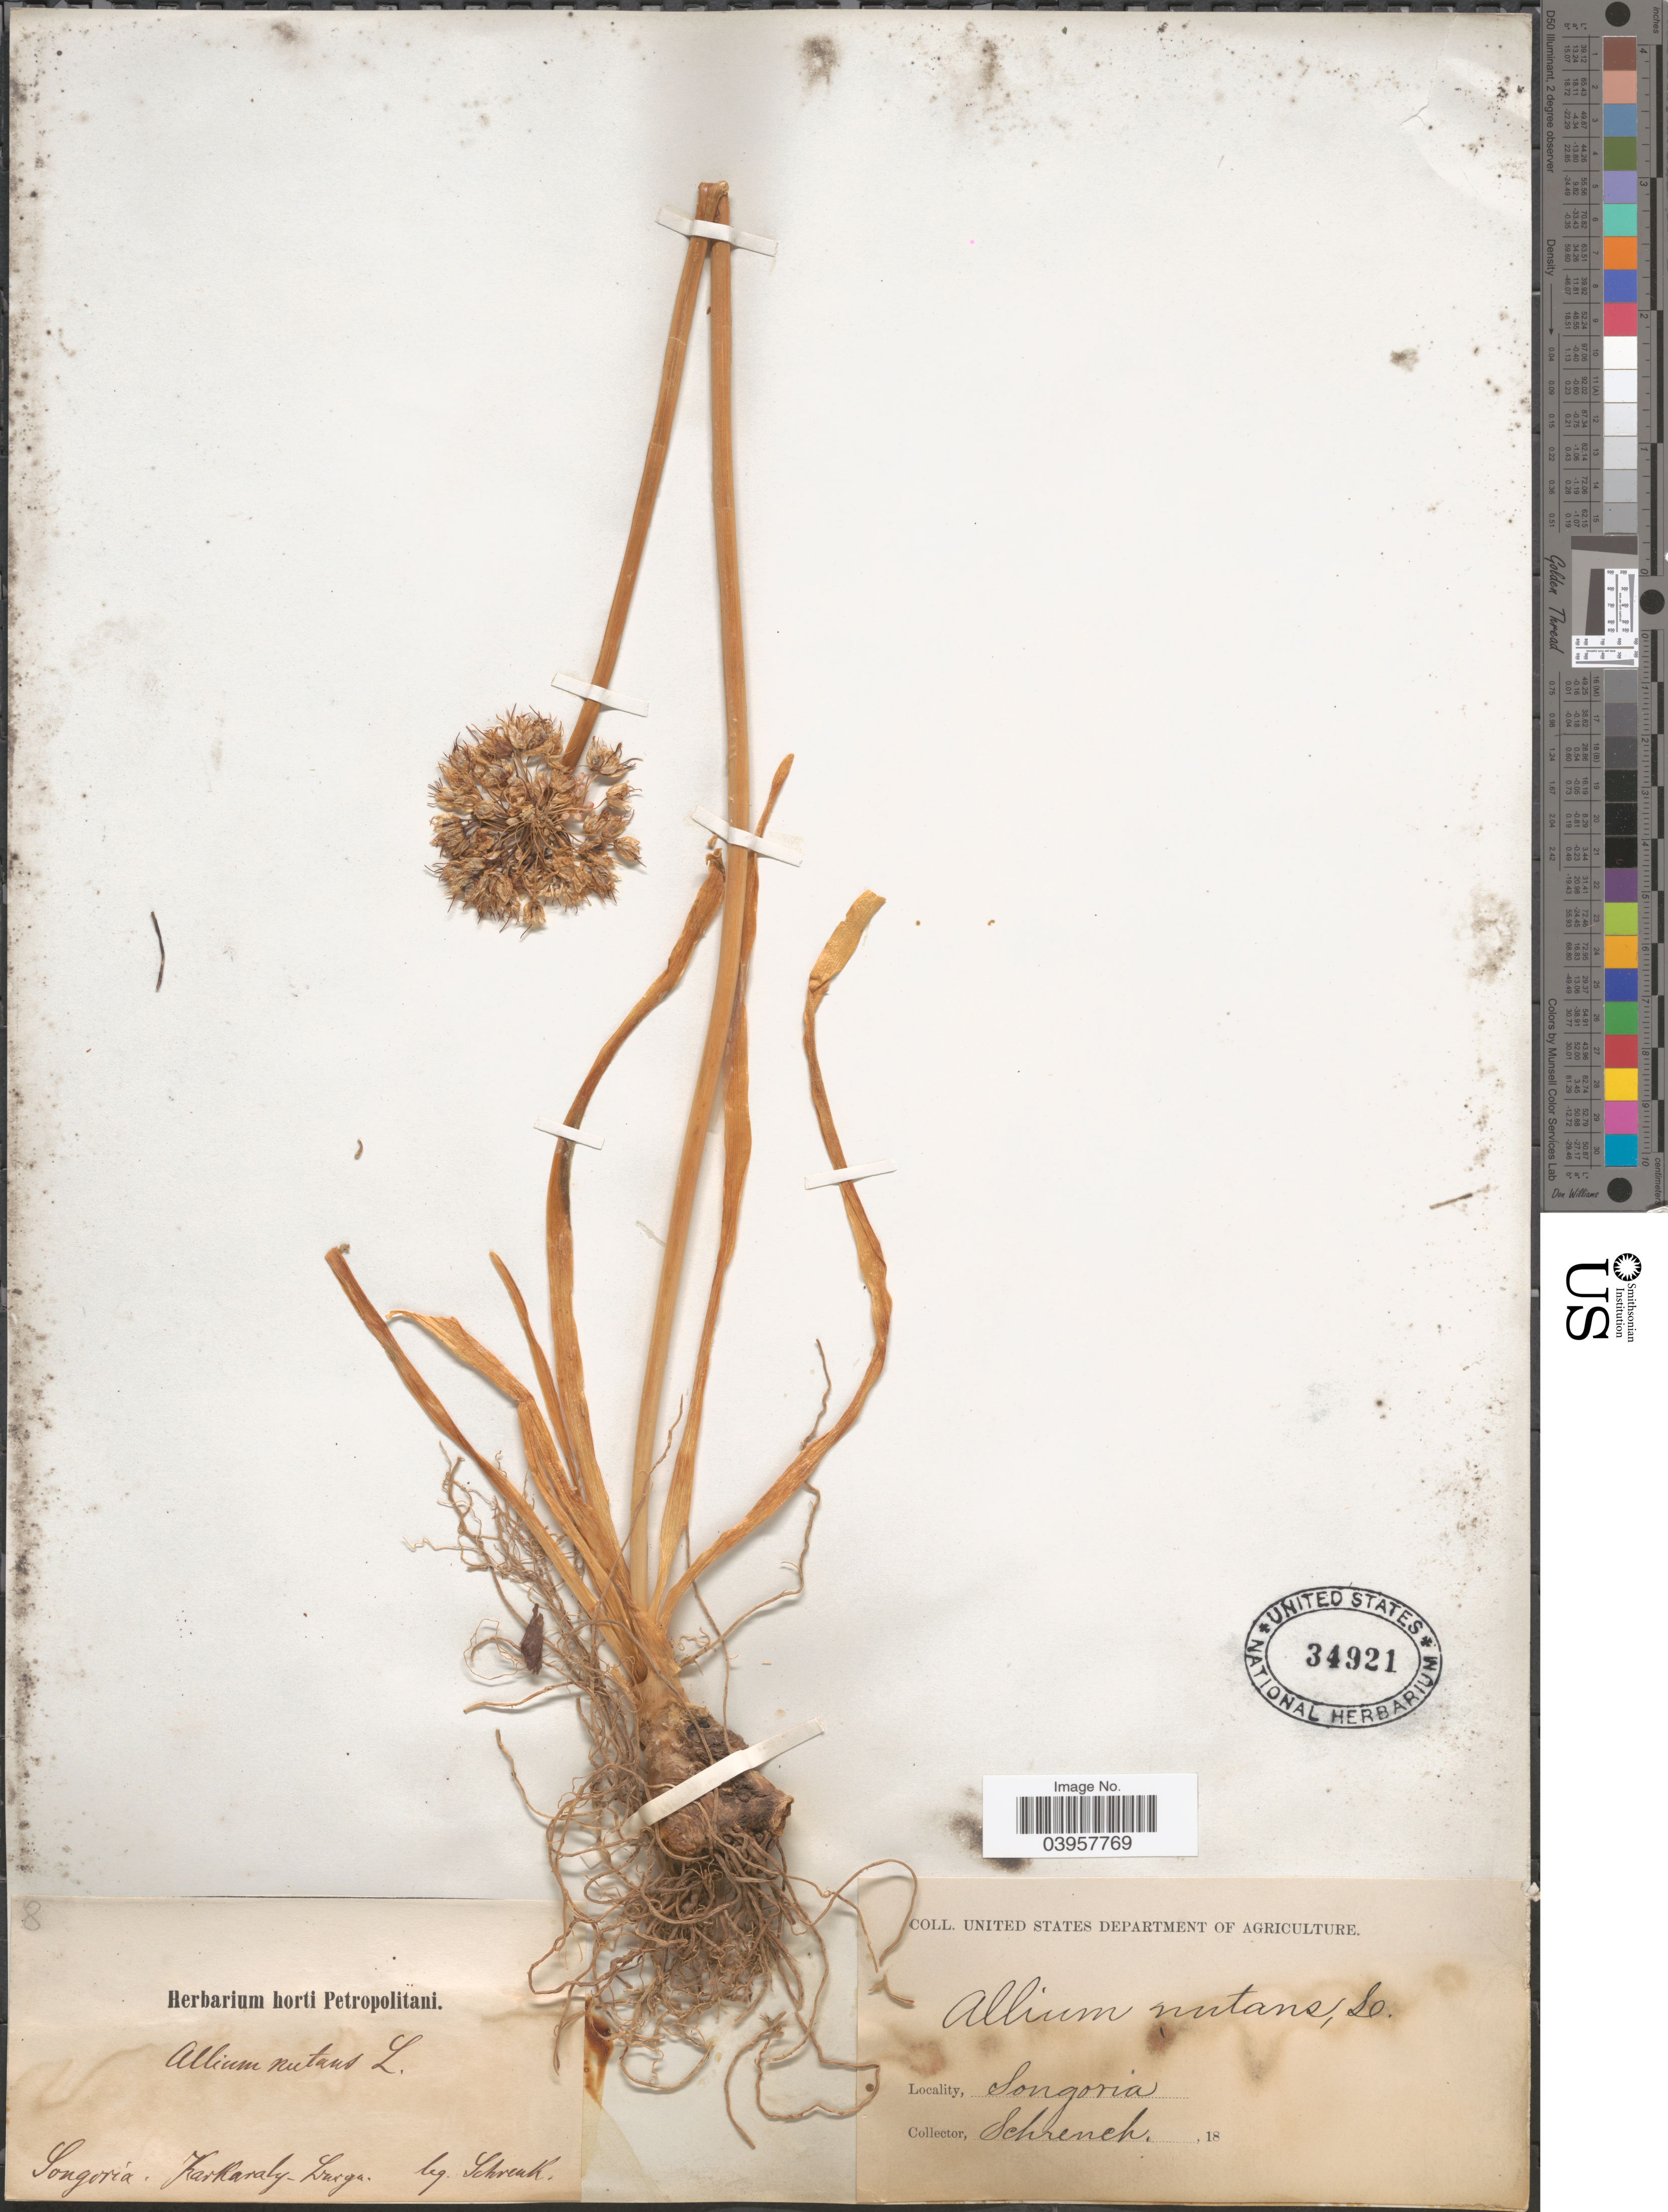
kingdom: Plantae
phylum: Tracheophyta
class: Liliopsida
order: Asparagales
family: Amaryllidaceae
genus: Allium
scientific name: Allium nutans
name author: L.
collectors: -- Schrenck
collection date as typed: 18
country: Kazakhstan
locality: Songoria. Karlkaraly.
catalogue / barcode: US 34921